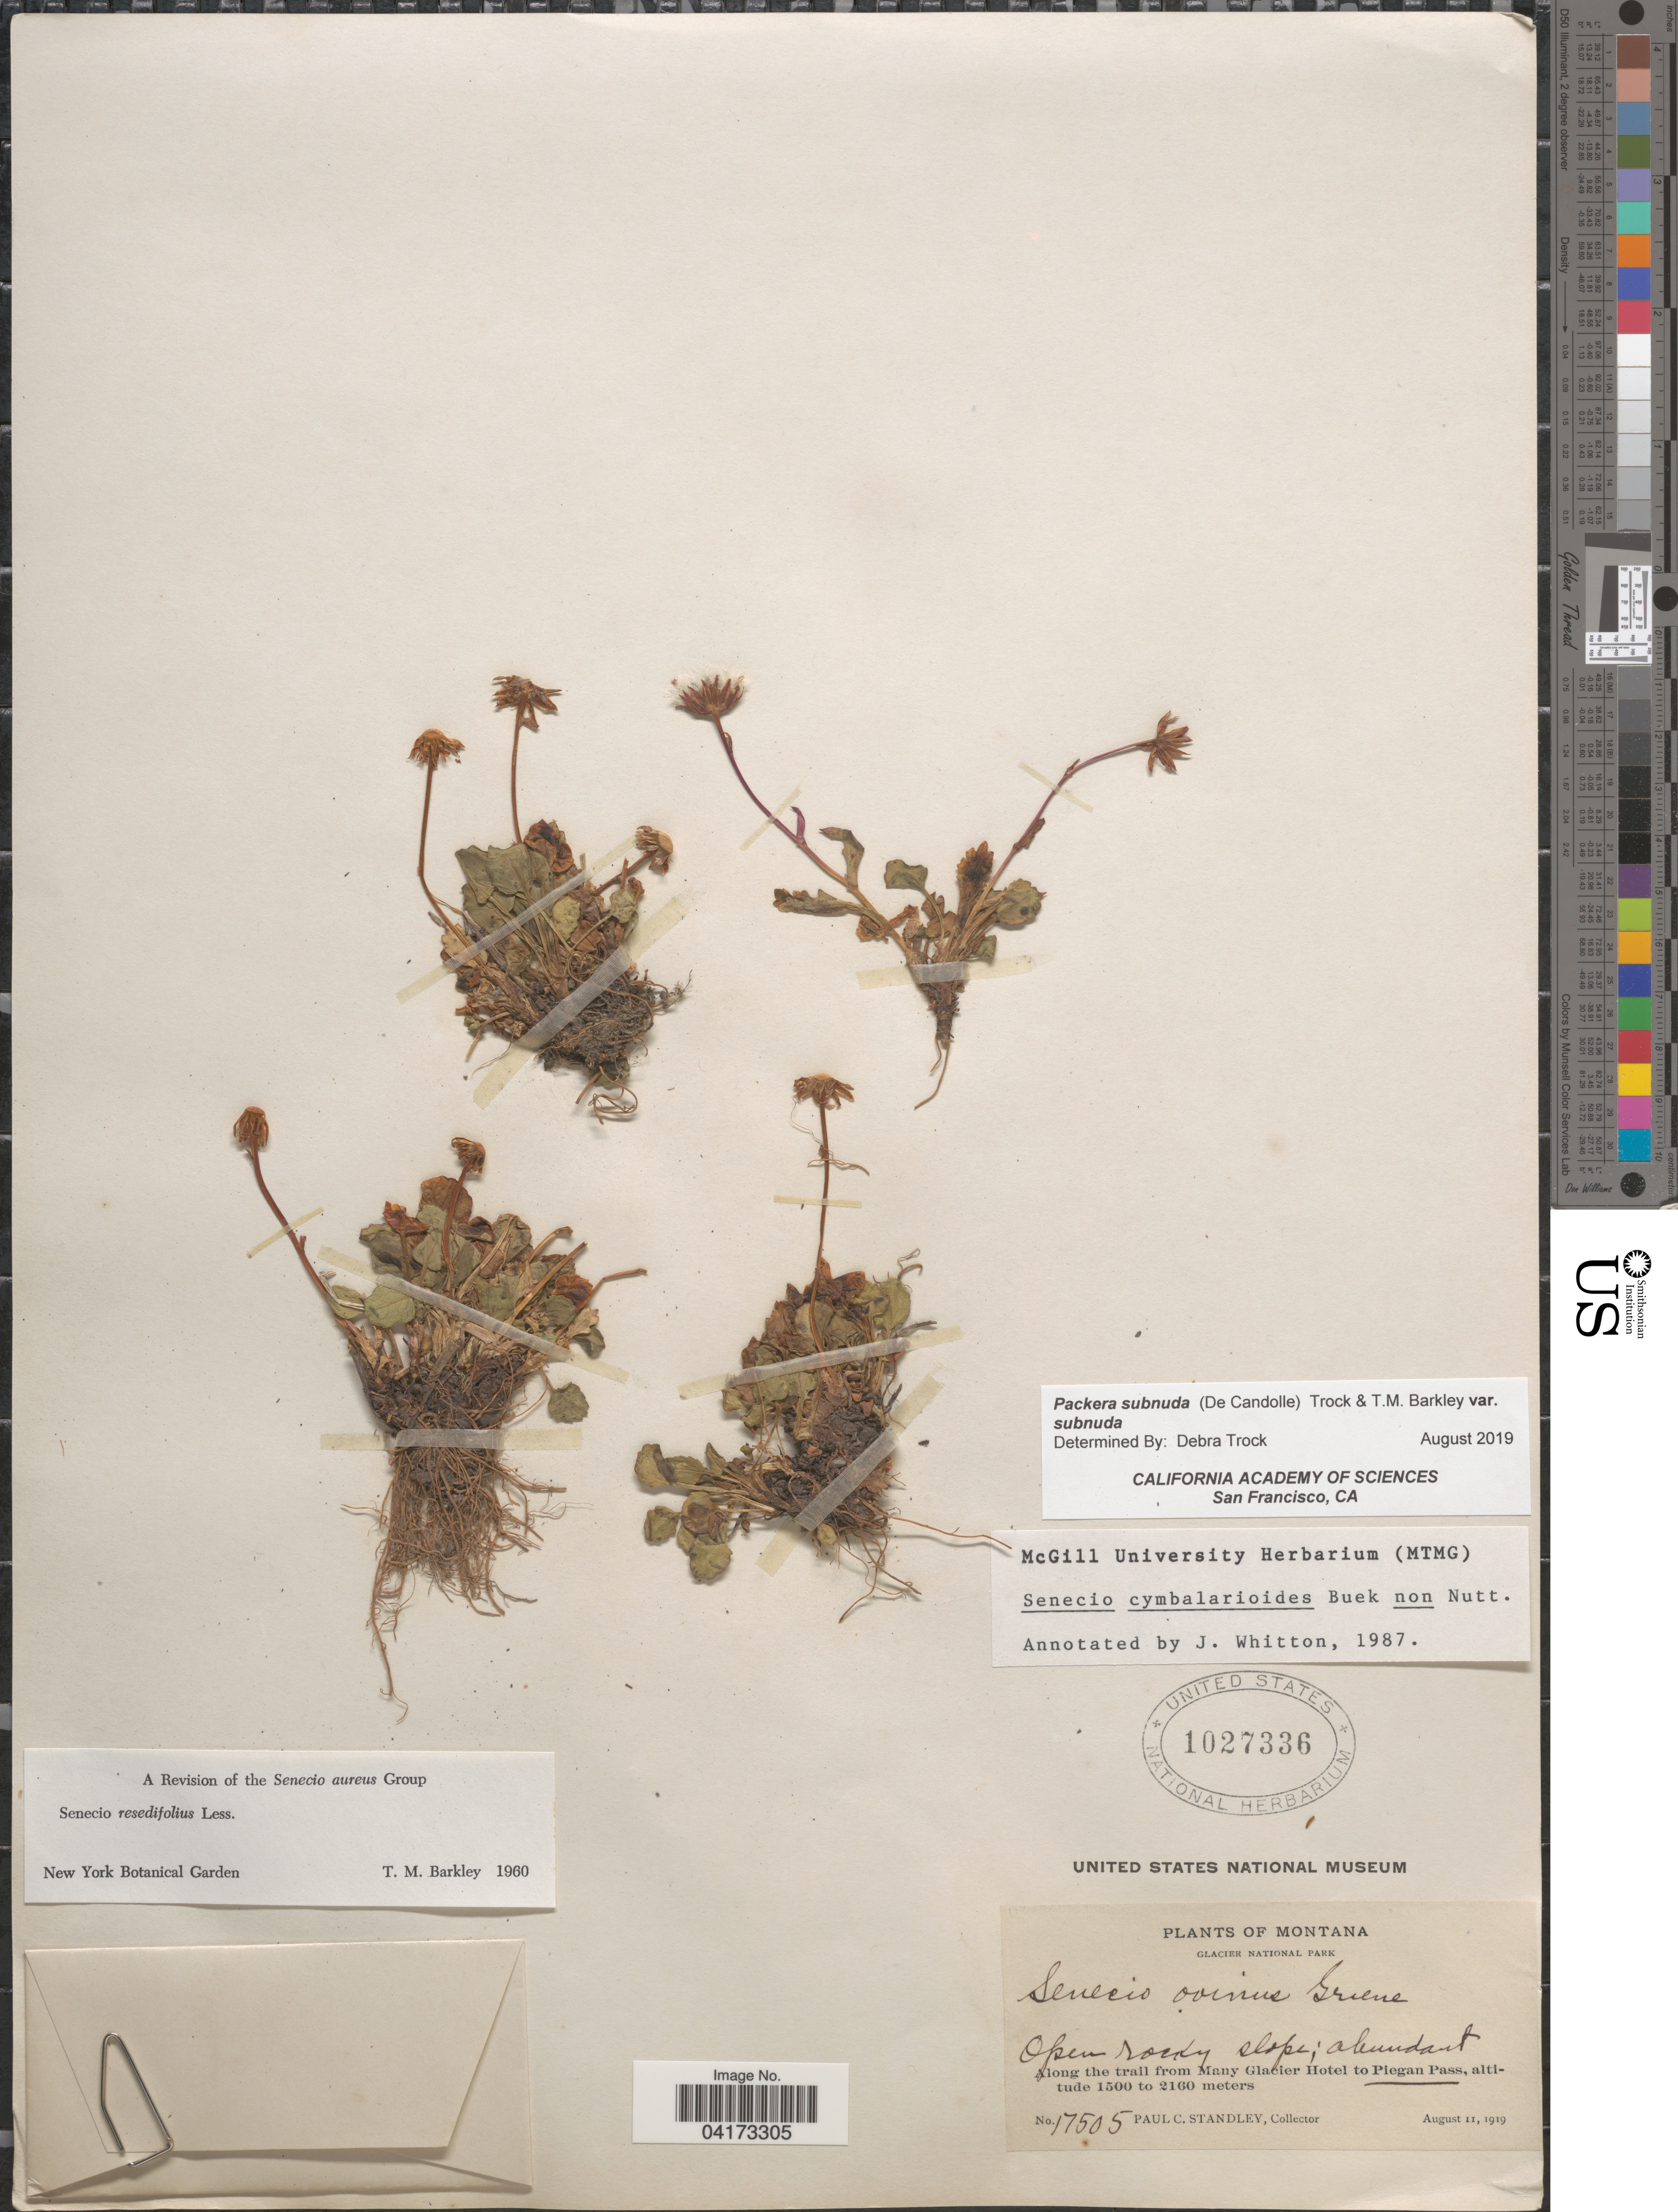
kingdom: Plantae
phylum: Tracheophyta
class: Magnoliopsida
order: Asterales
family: Asteraceae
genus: Packera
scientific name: Packera subnuda var. subnuda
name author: (DC.) Trock & T.M. Barkley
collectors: P. C. Standley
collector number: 17505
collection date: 1919-08-11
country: United States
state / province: Montana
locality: Glacier National Park. Along the trail from Many Glacier Hotel to Piegan Pass.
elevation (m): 1500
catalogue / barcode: US 1027336